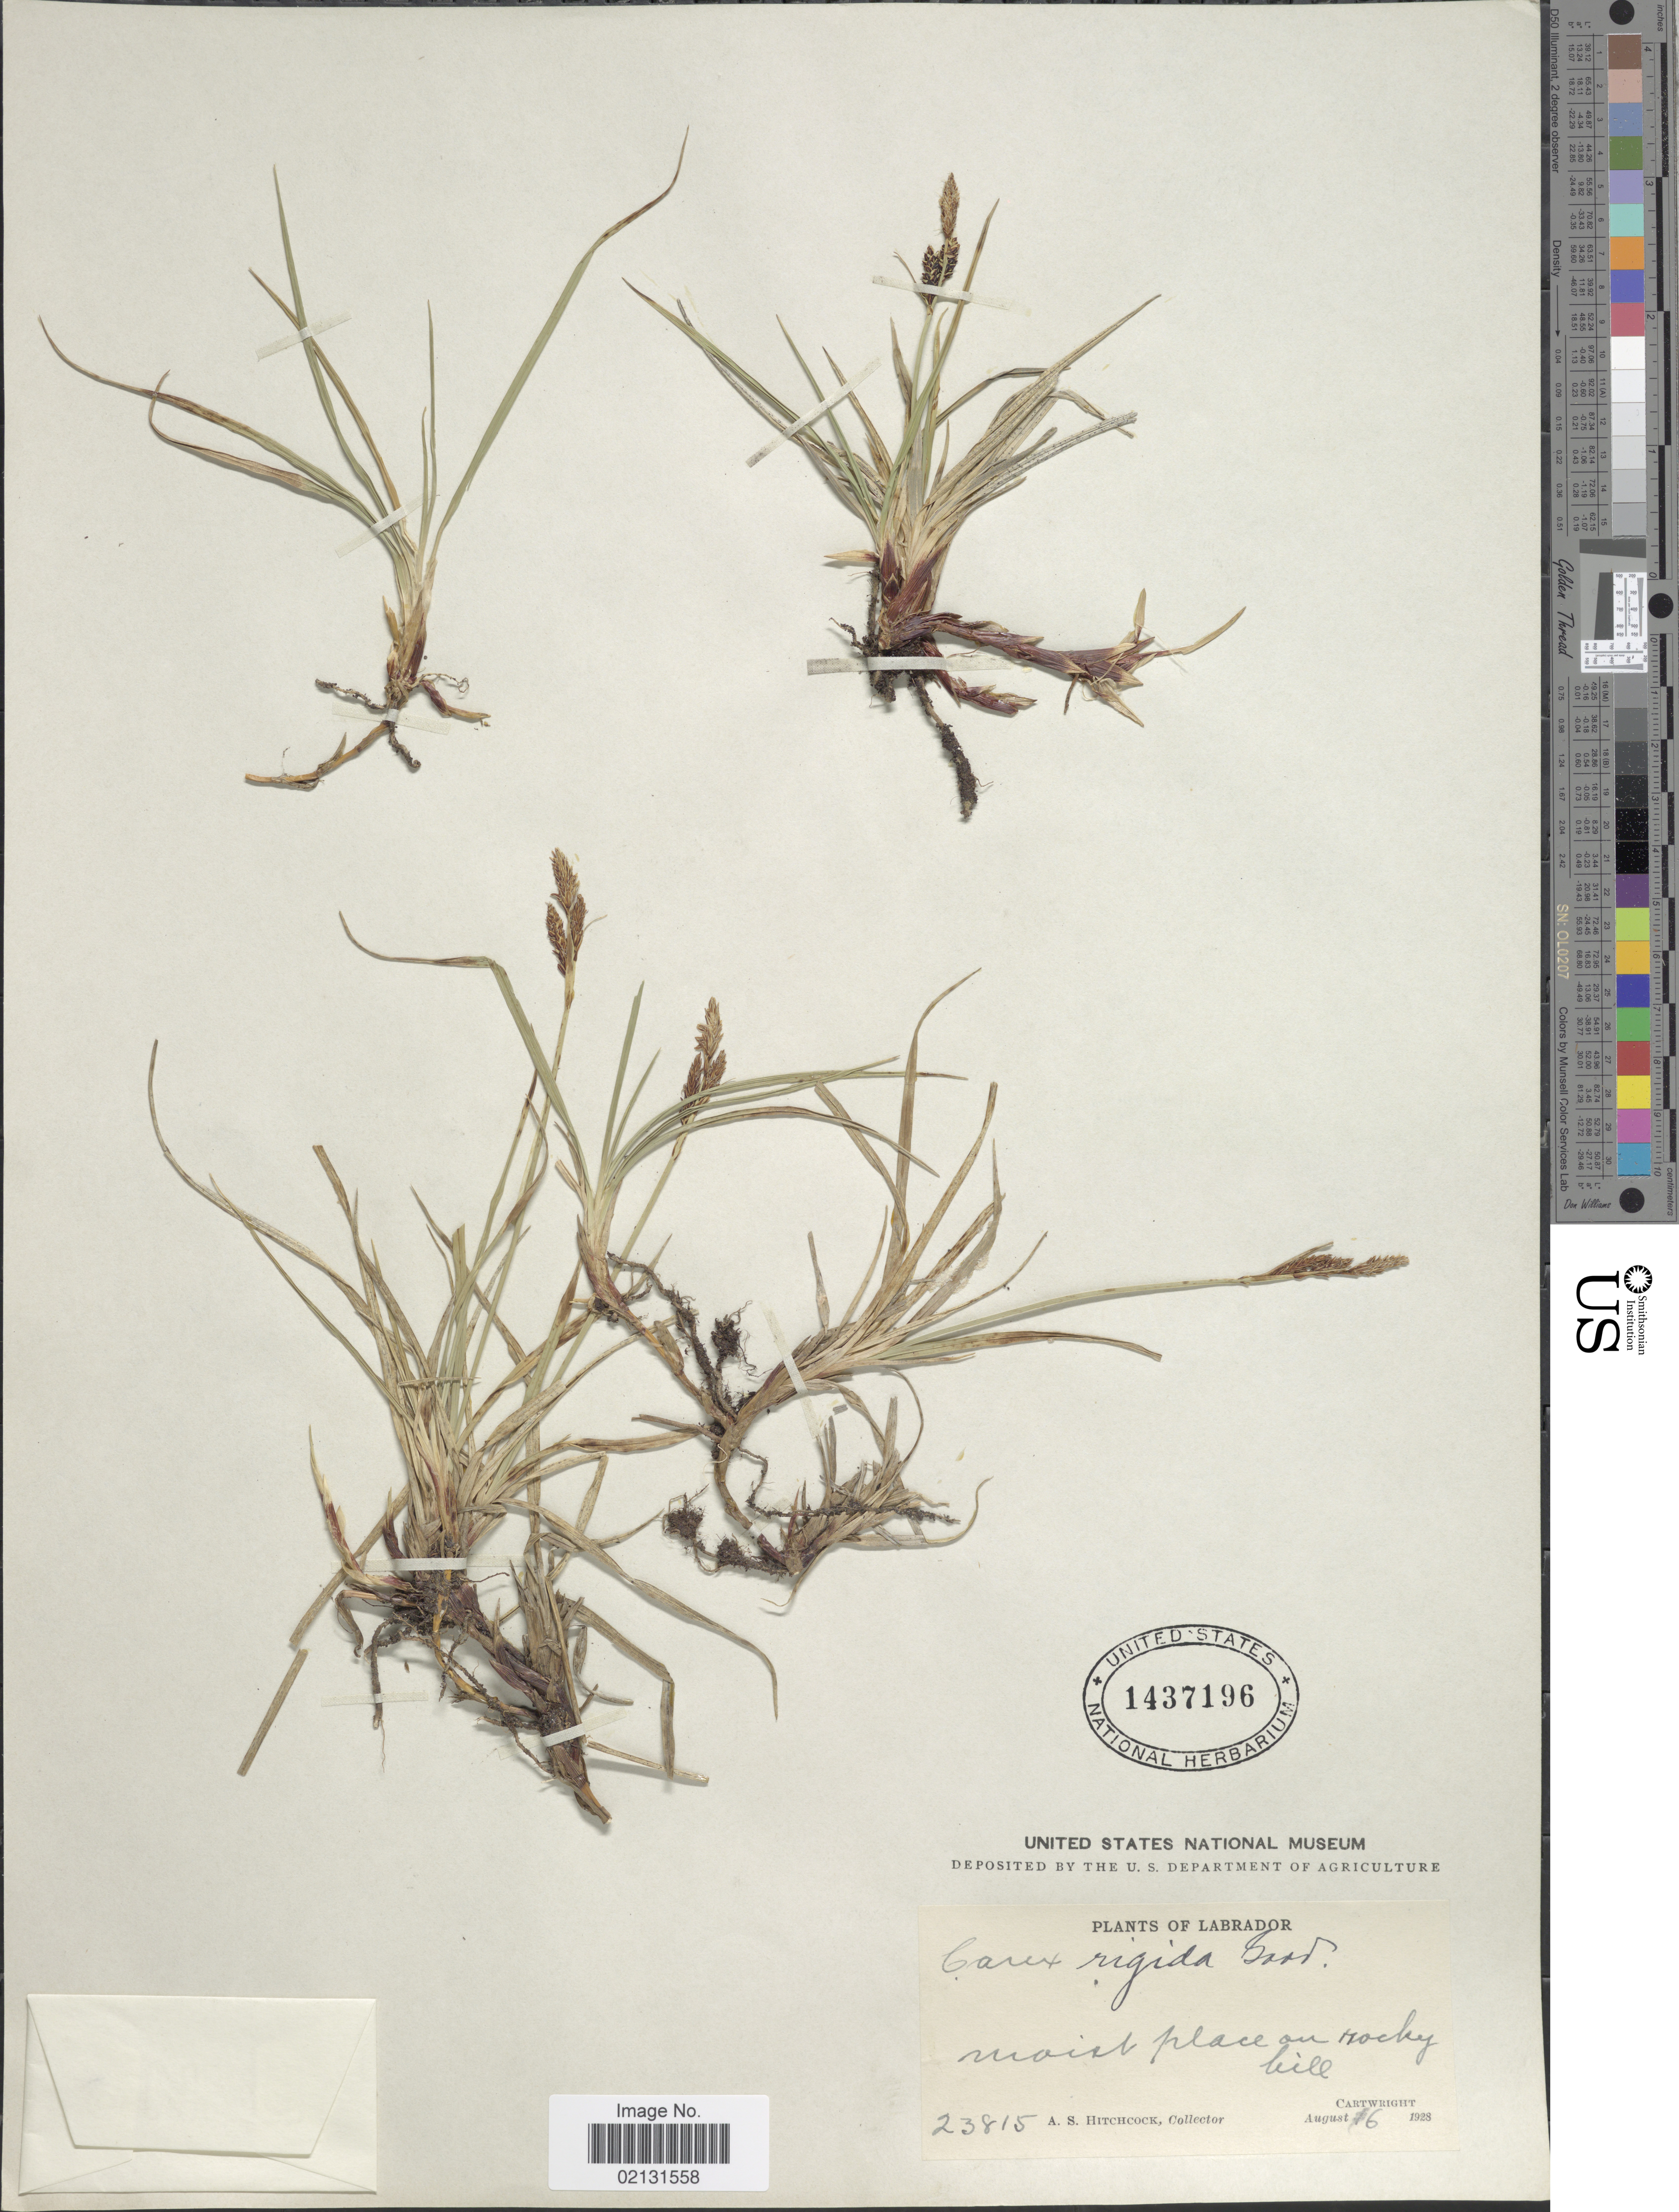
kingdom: Plantae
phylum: Tracheophyta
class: Liliopsida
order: Poales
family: Cyperaceae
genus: Carex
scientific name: Carex bigelowii subsp. bigelowii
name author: Torr. ex Schwein.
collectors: A. S. Hitchcock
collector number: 23815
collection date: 1928-08-16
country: Canada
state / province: Newfoundland and Labrador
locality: Labrador, moist place on rocky hill, Cartwright.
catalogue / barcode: US 1437196